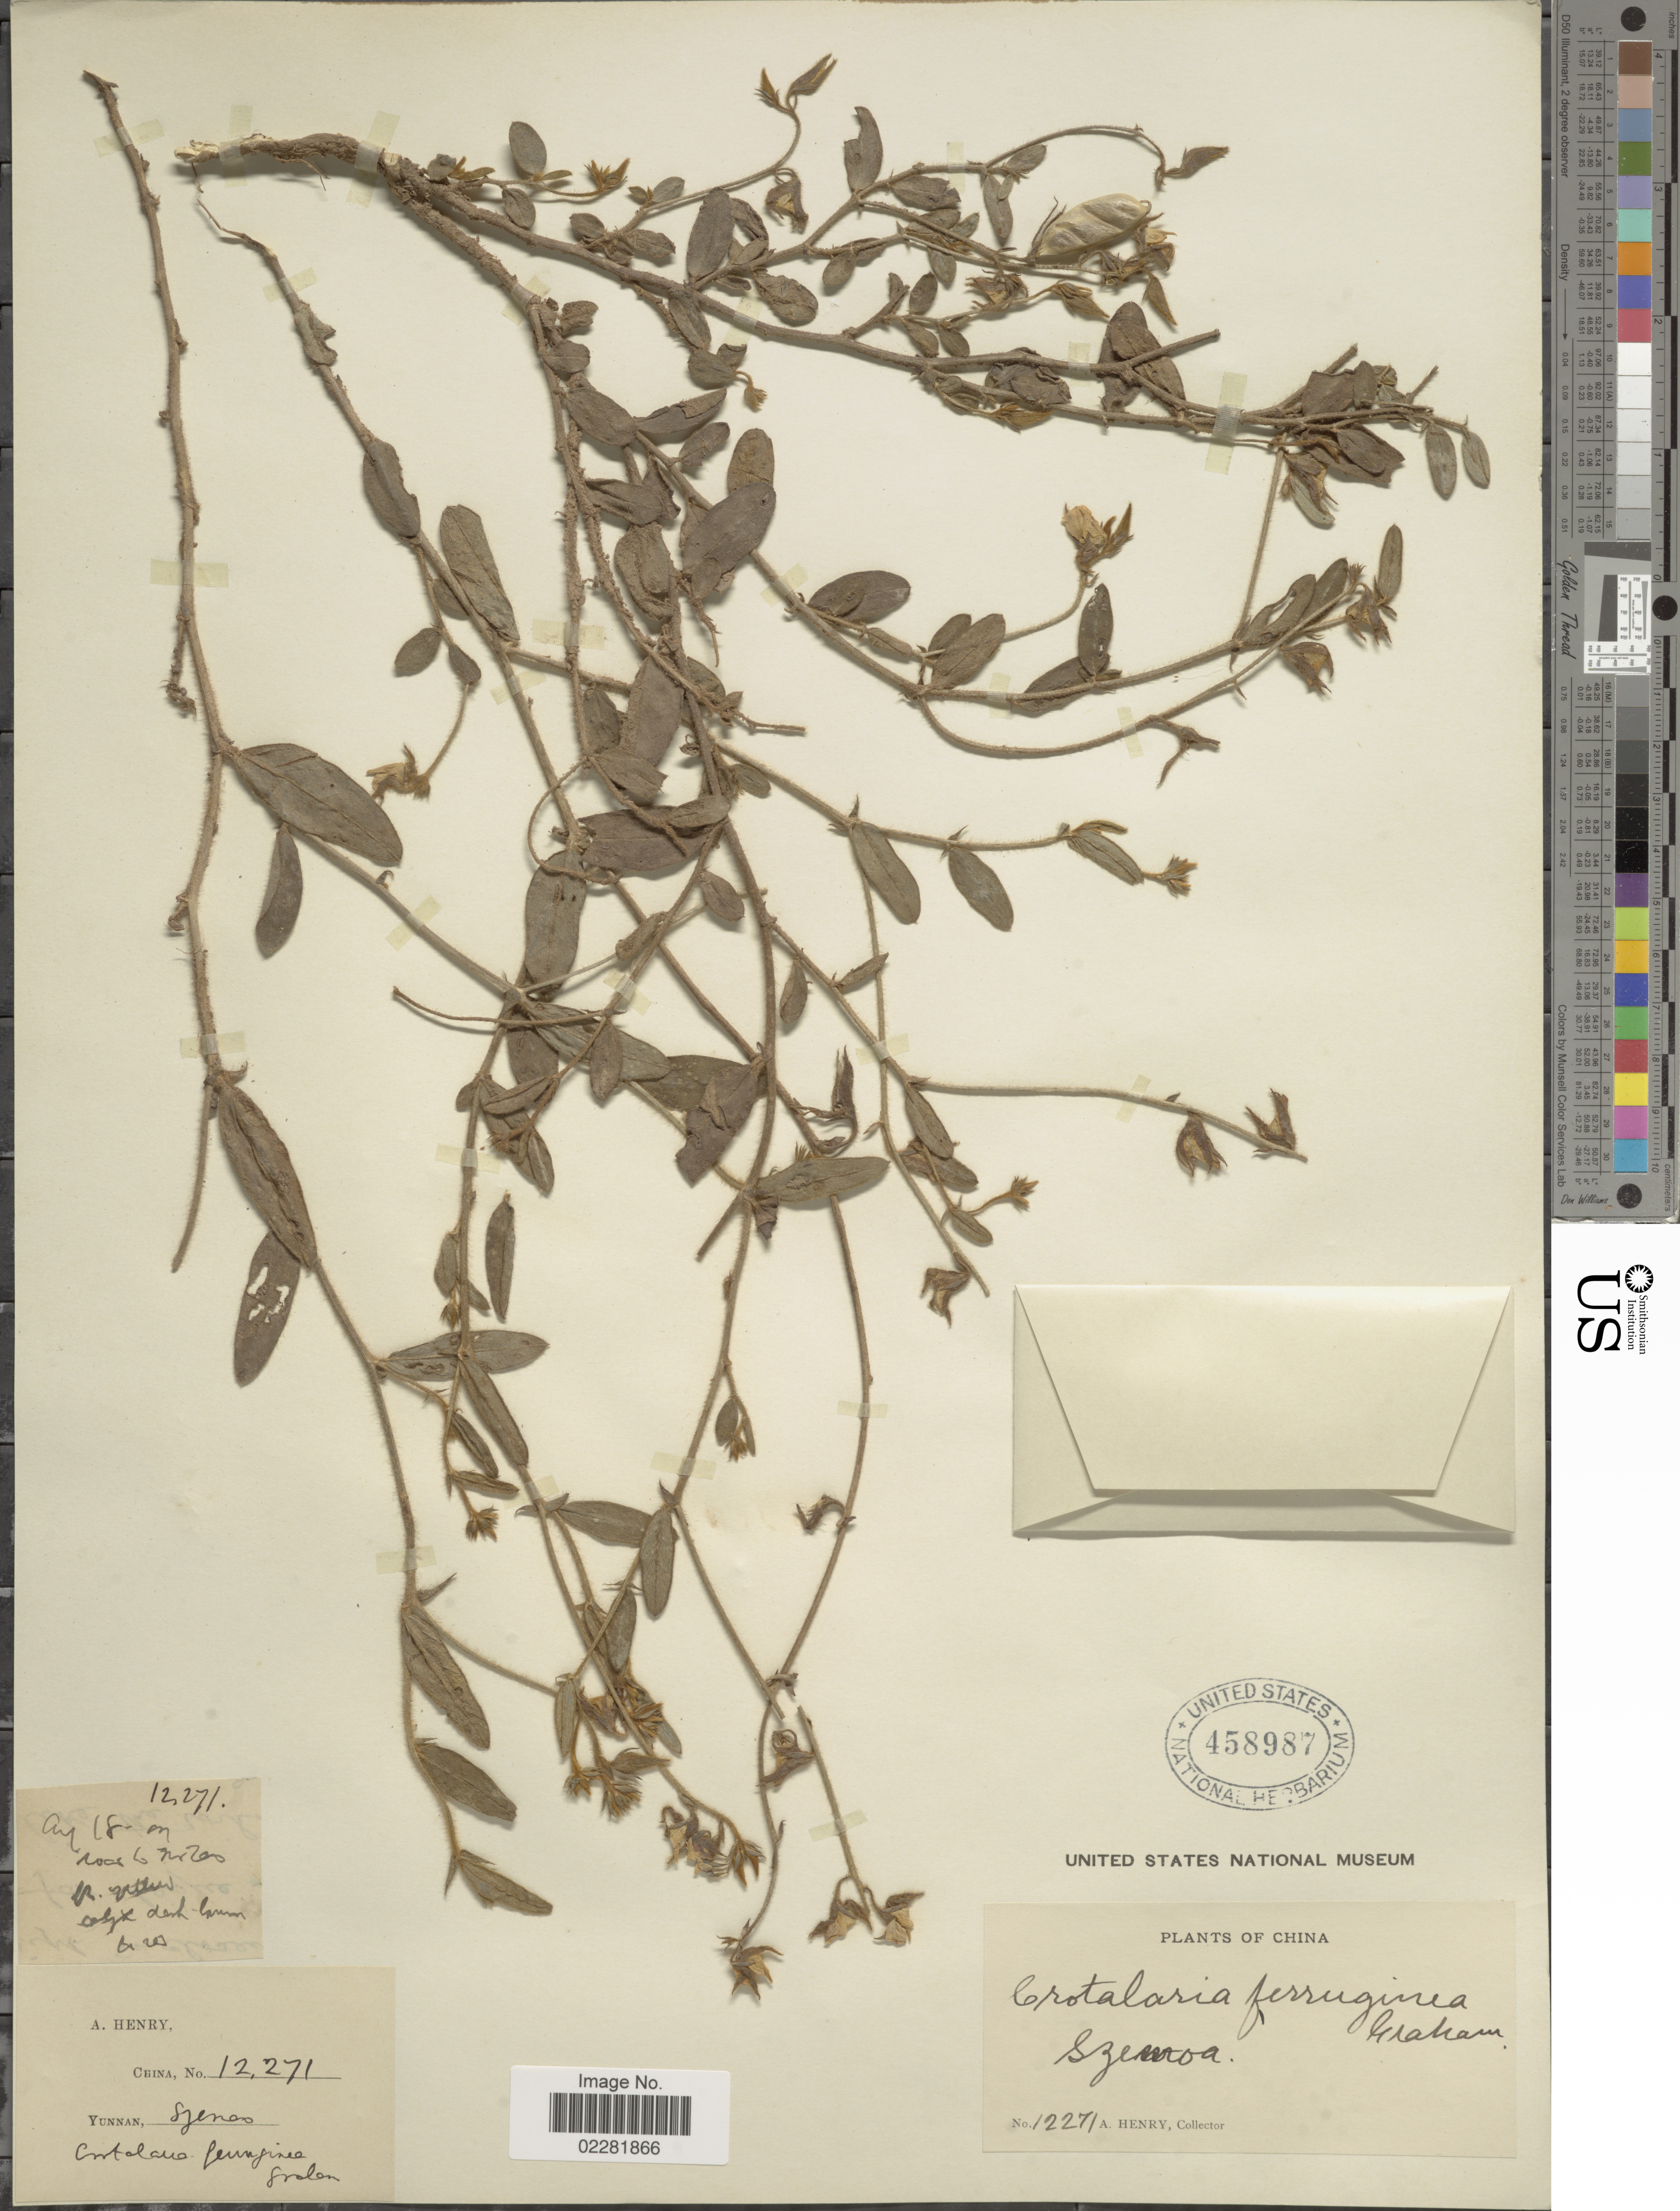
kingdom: Plantae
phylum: Tracheophyta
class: Magnoliopsida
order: Fabales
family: Fabaceae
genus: Crotalaria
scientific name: Crotalaria ferruginea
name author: Graham ex Benth.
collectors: A. Henry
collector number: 12271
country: China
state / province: Yunnan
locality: Szemoa, on road to [illegible text]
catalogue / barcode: US 458987